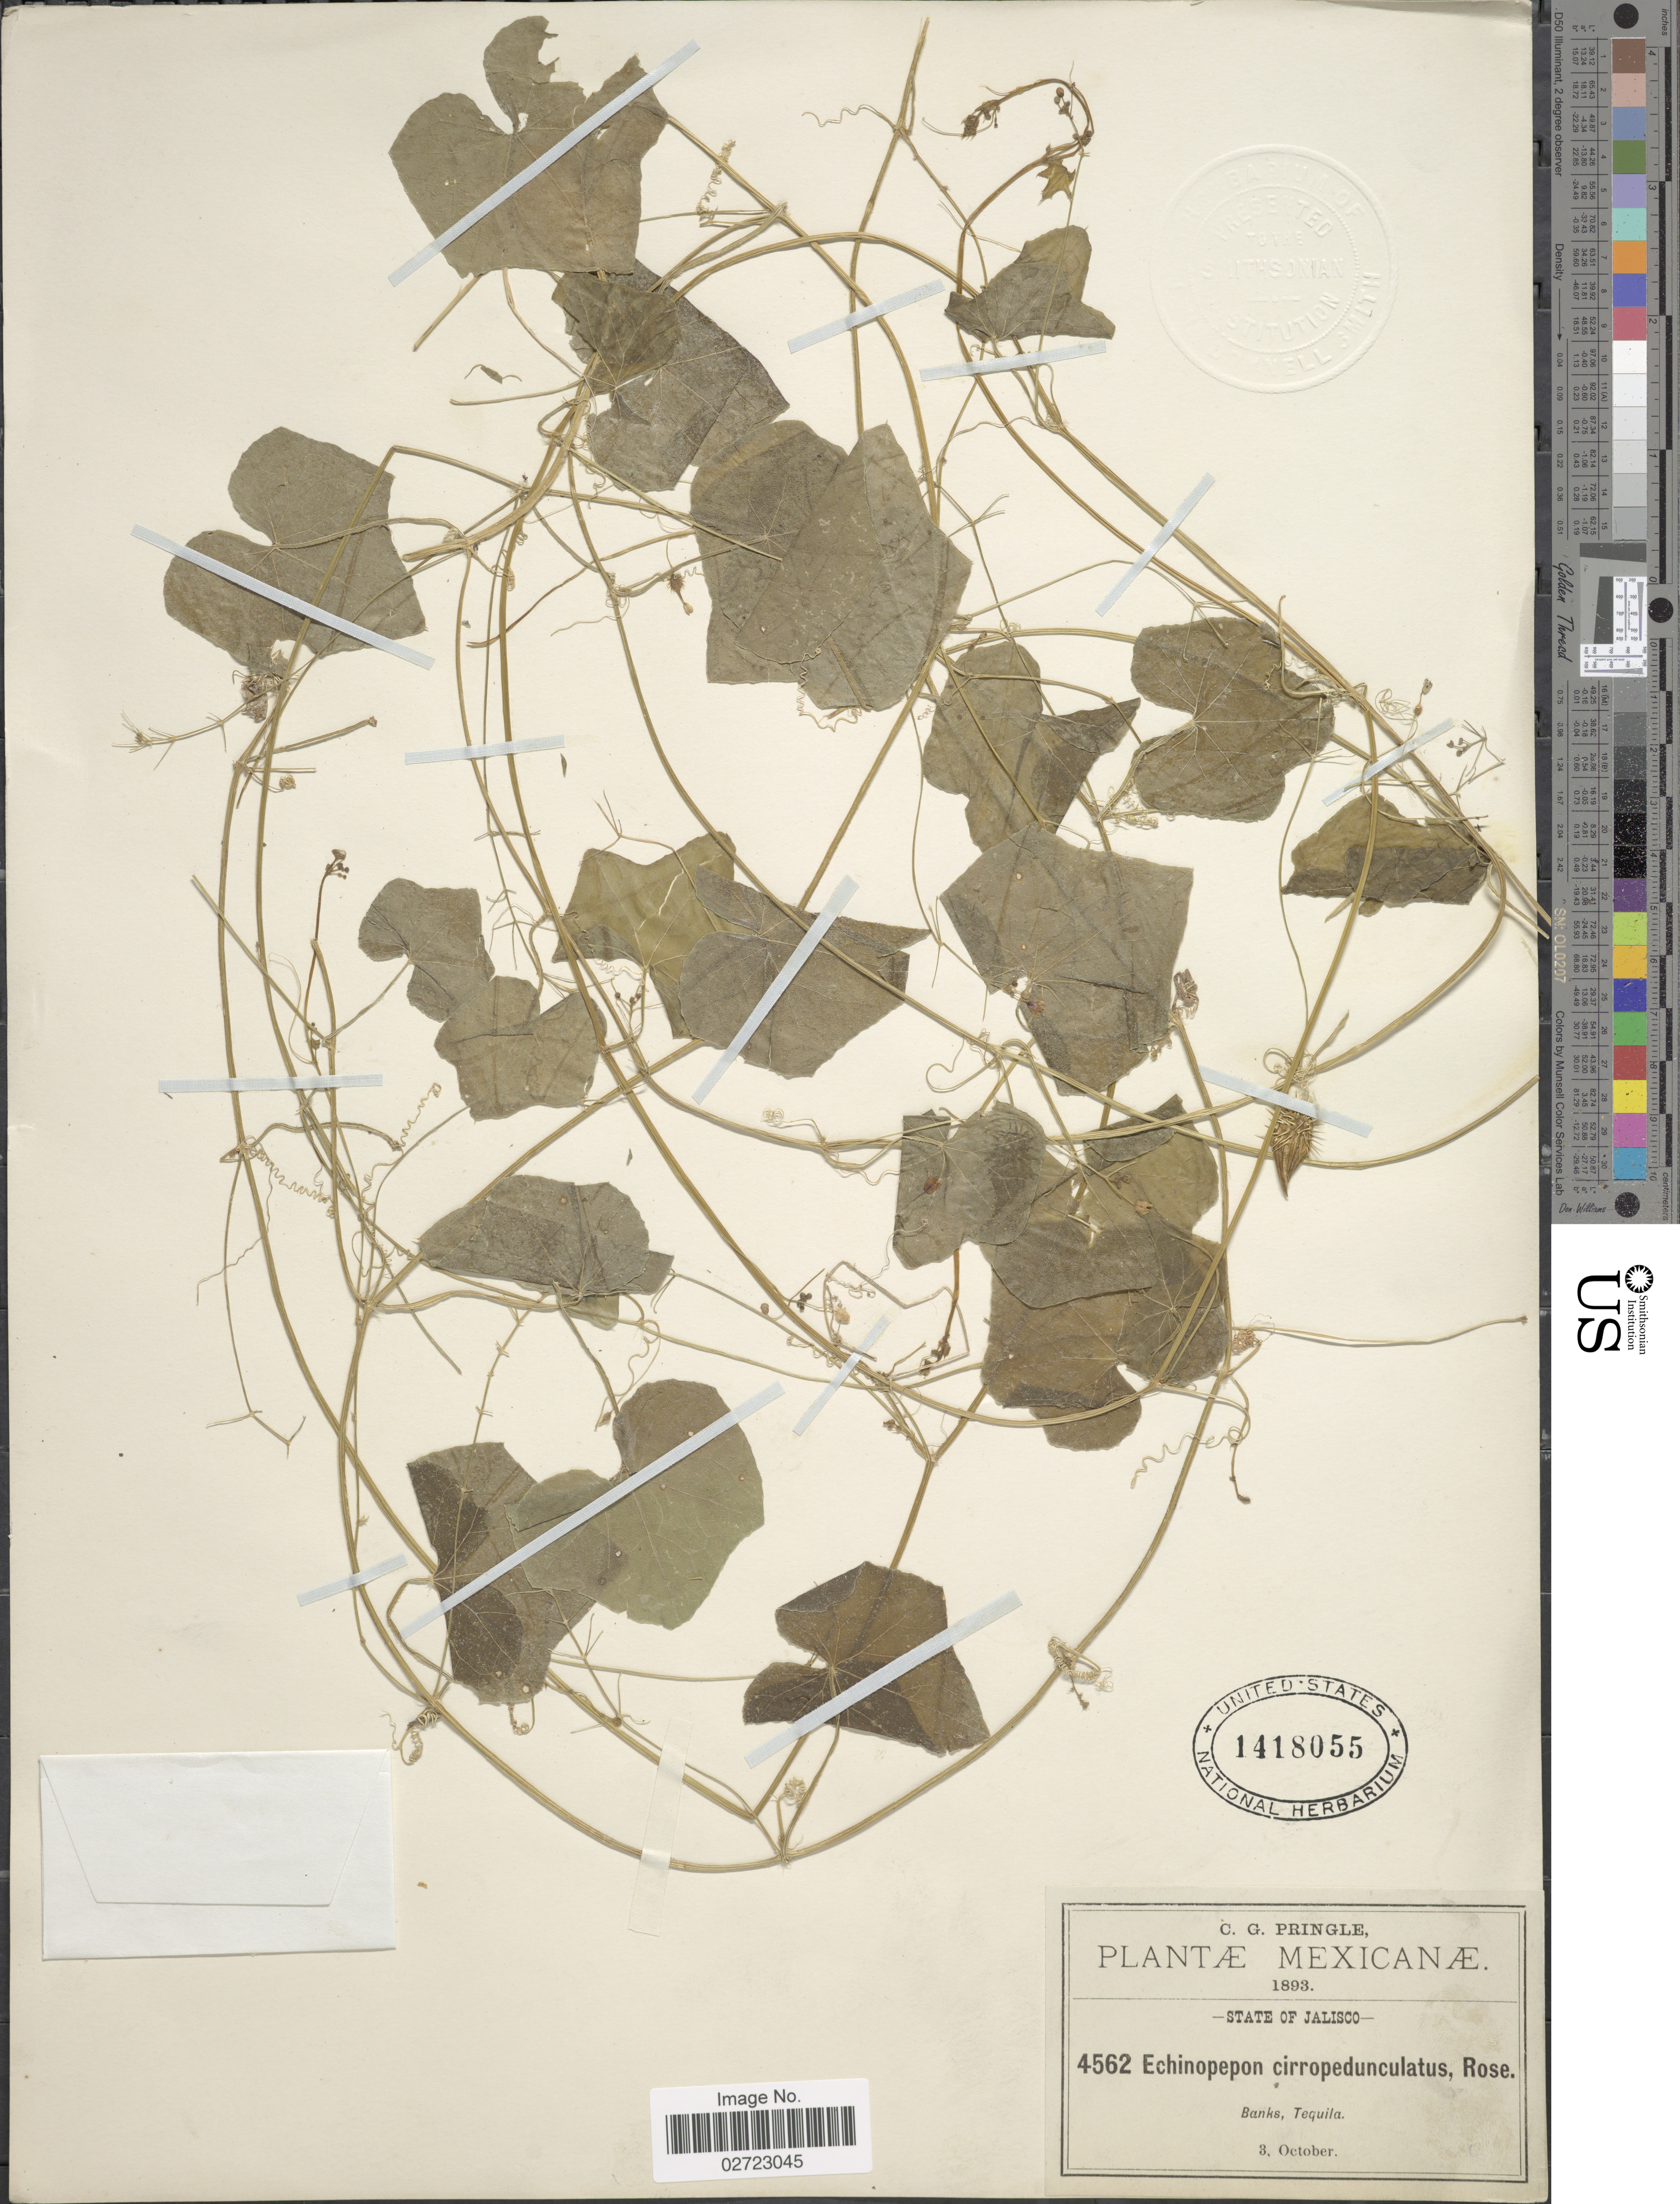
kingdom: Plantae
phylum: Tracheophyta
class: Magnoliopsida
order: Cucurbitales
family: Cucurbitaceae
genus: Echinopepon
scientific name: Echinopepon cirrhopedunculatus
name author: Rose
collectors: C. G. Pringle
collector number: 4562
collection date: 1893-10-03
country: Mexico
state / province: Jalisco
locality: Banks, Tequila.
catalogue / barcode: US 1418055